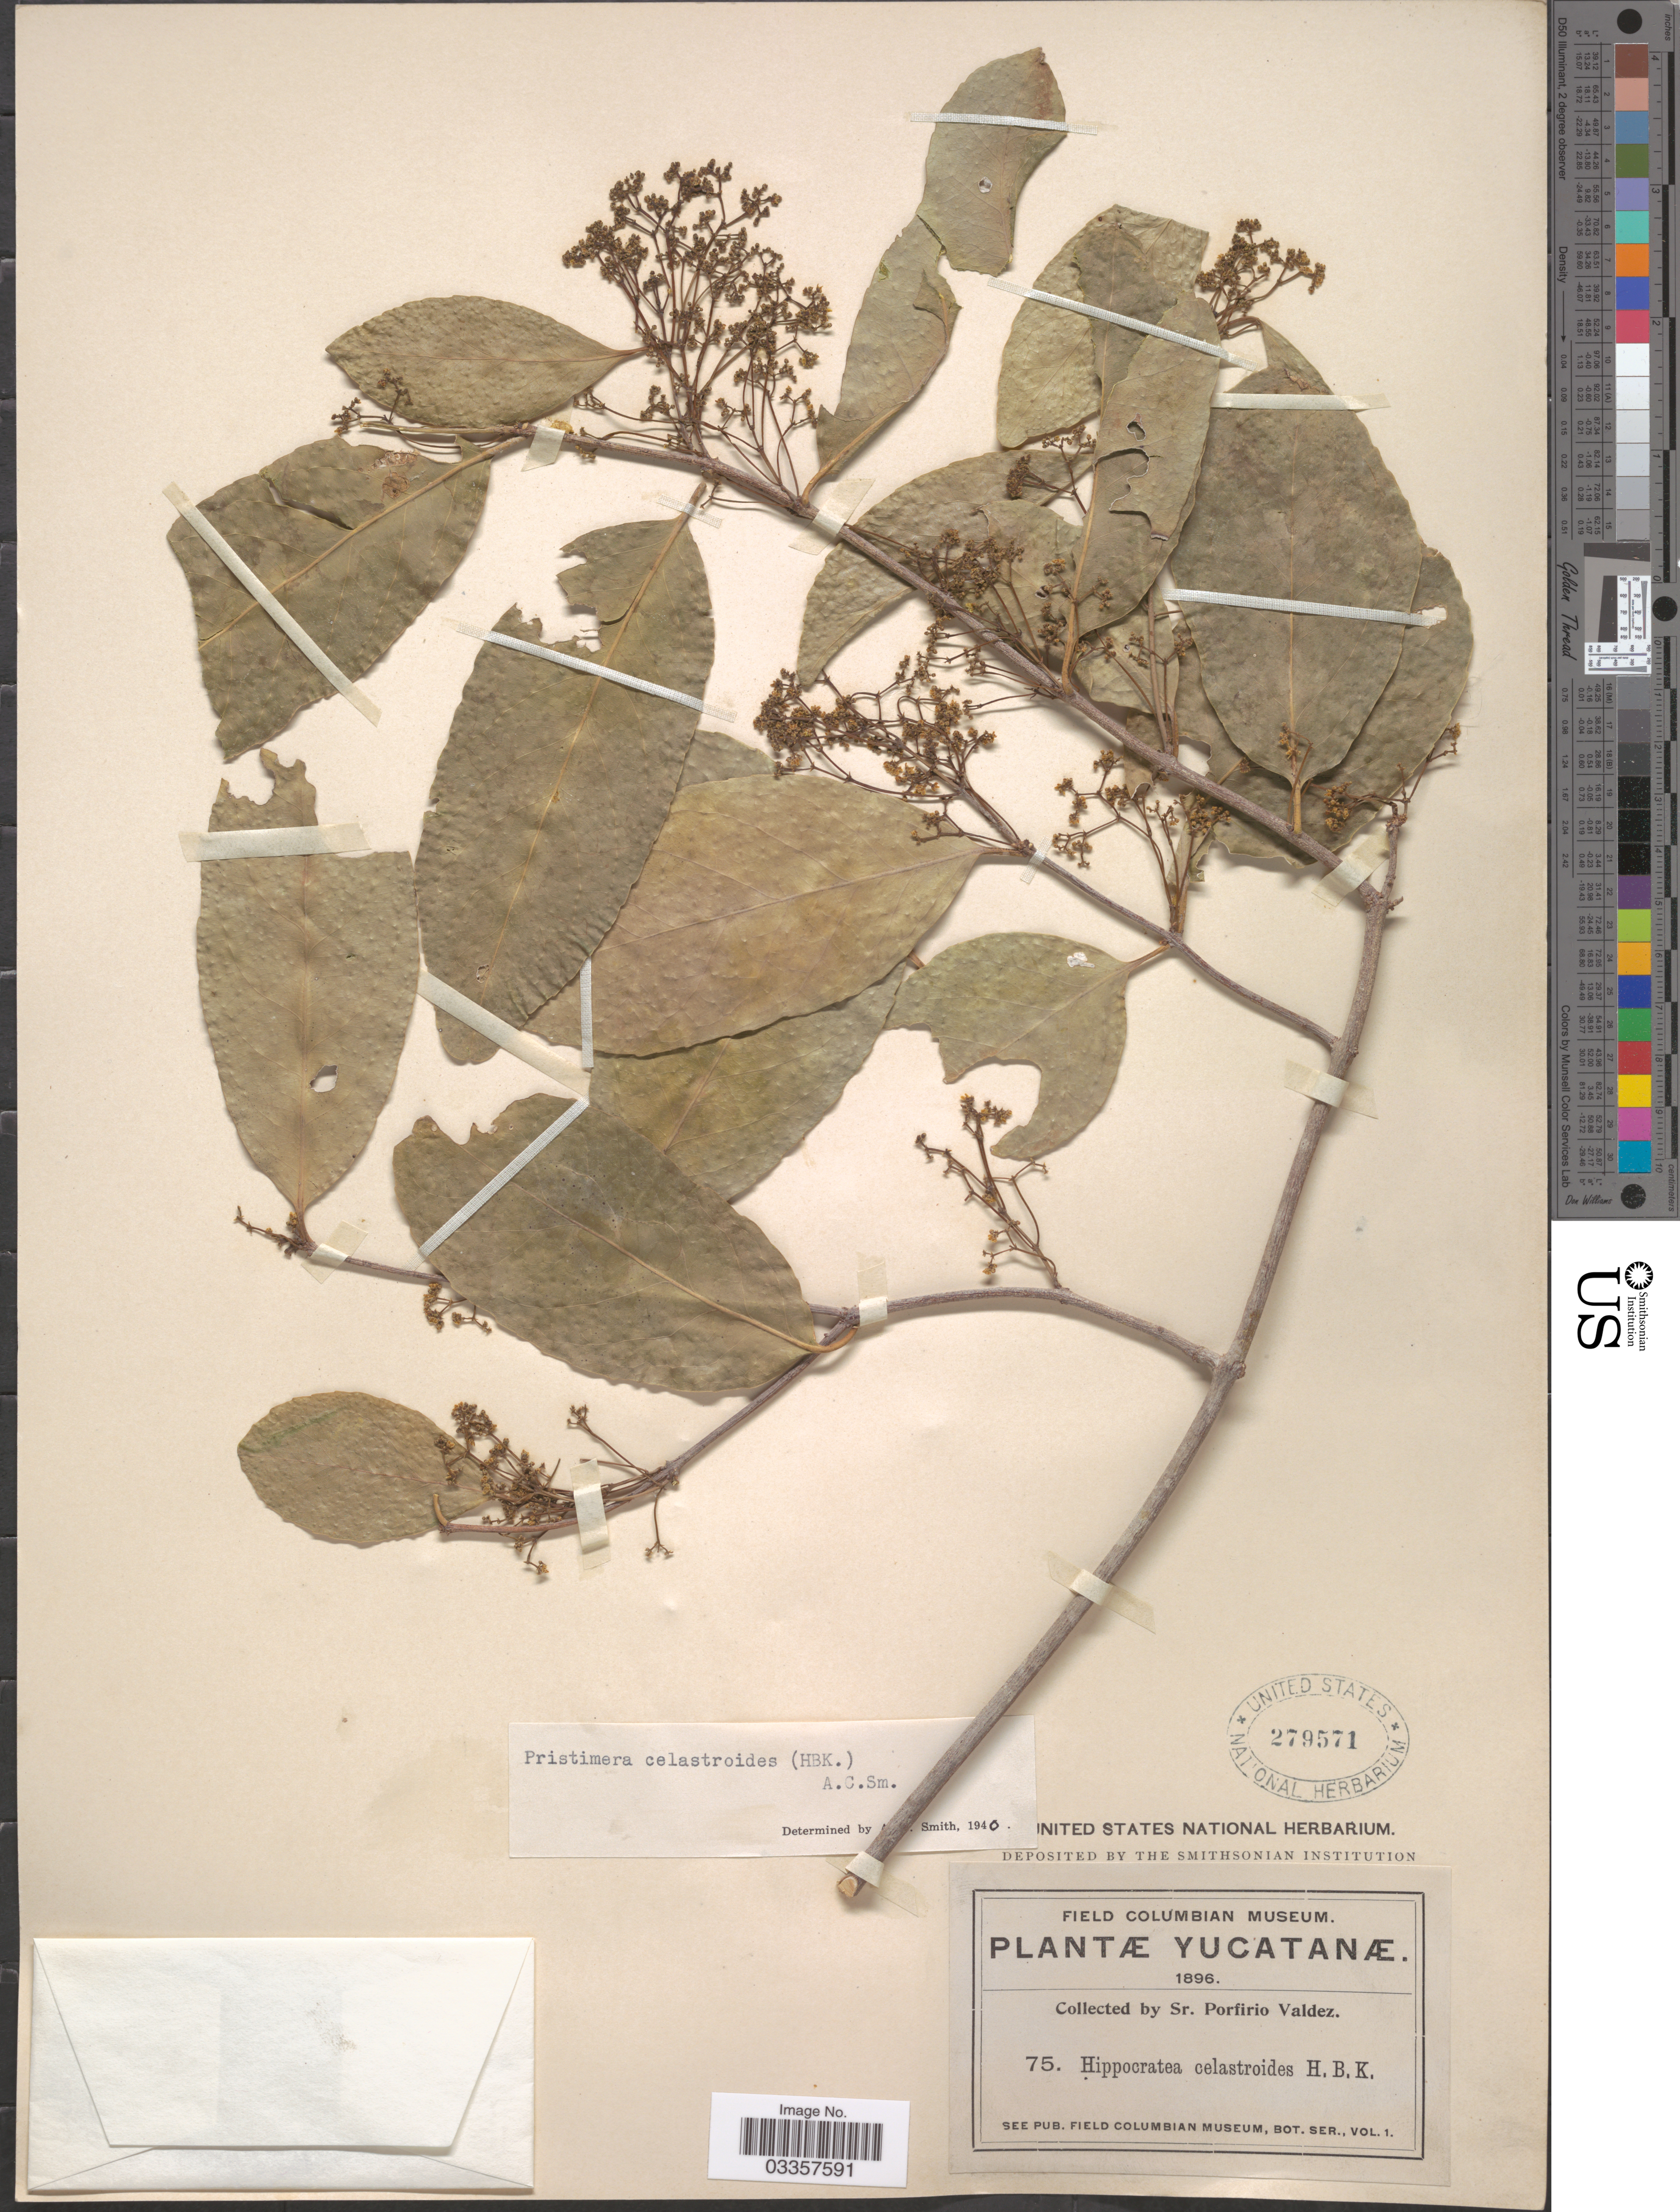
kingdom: Plantae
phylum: Tracheophyta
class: Magnoliopsida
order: Celastrales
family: Celastraceae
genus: Pristimera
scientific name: Pristimera celastroides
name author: (Kunth) A.C. Sm.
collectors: P. Valdez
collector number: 75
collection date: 1896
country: Mexico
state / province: Yucatán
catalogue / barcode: US 279571